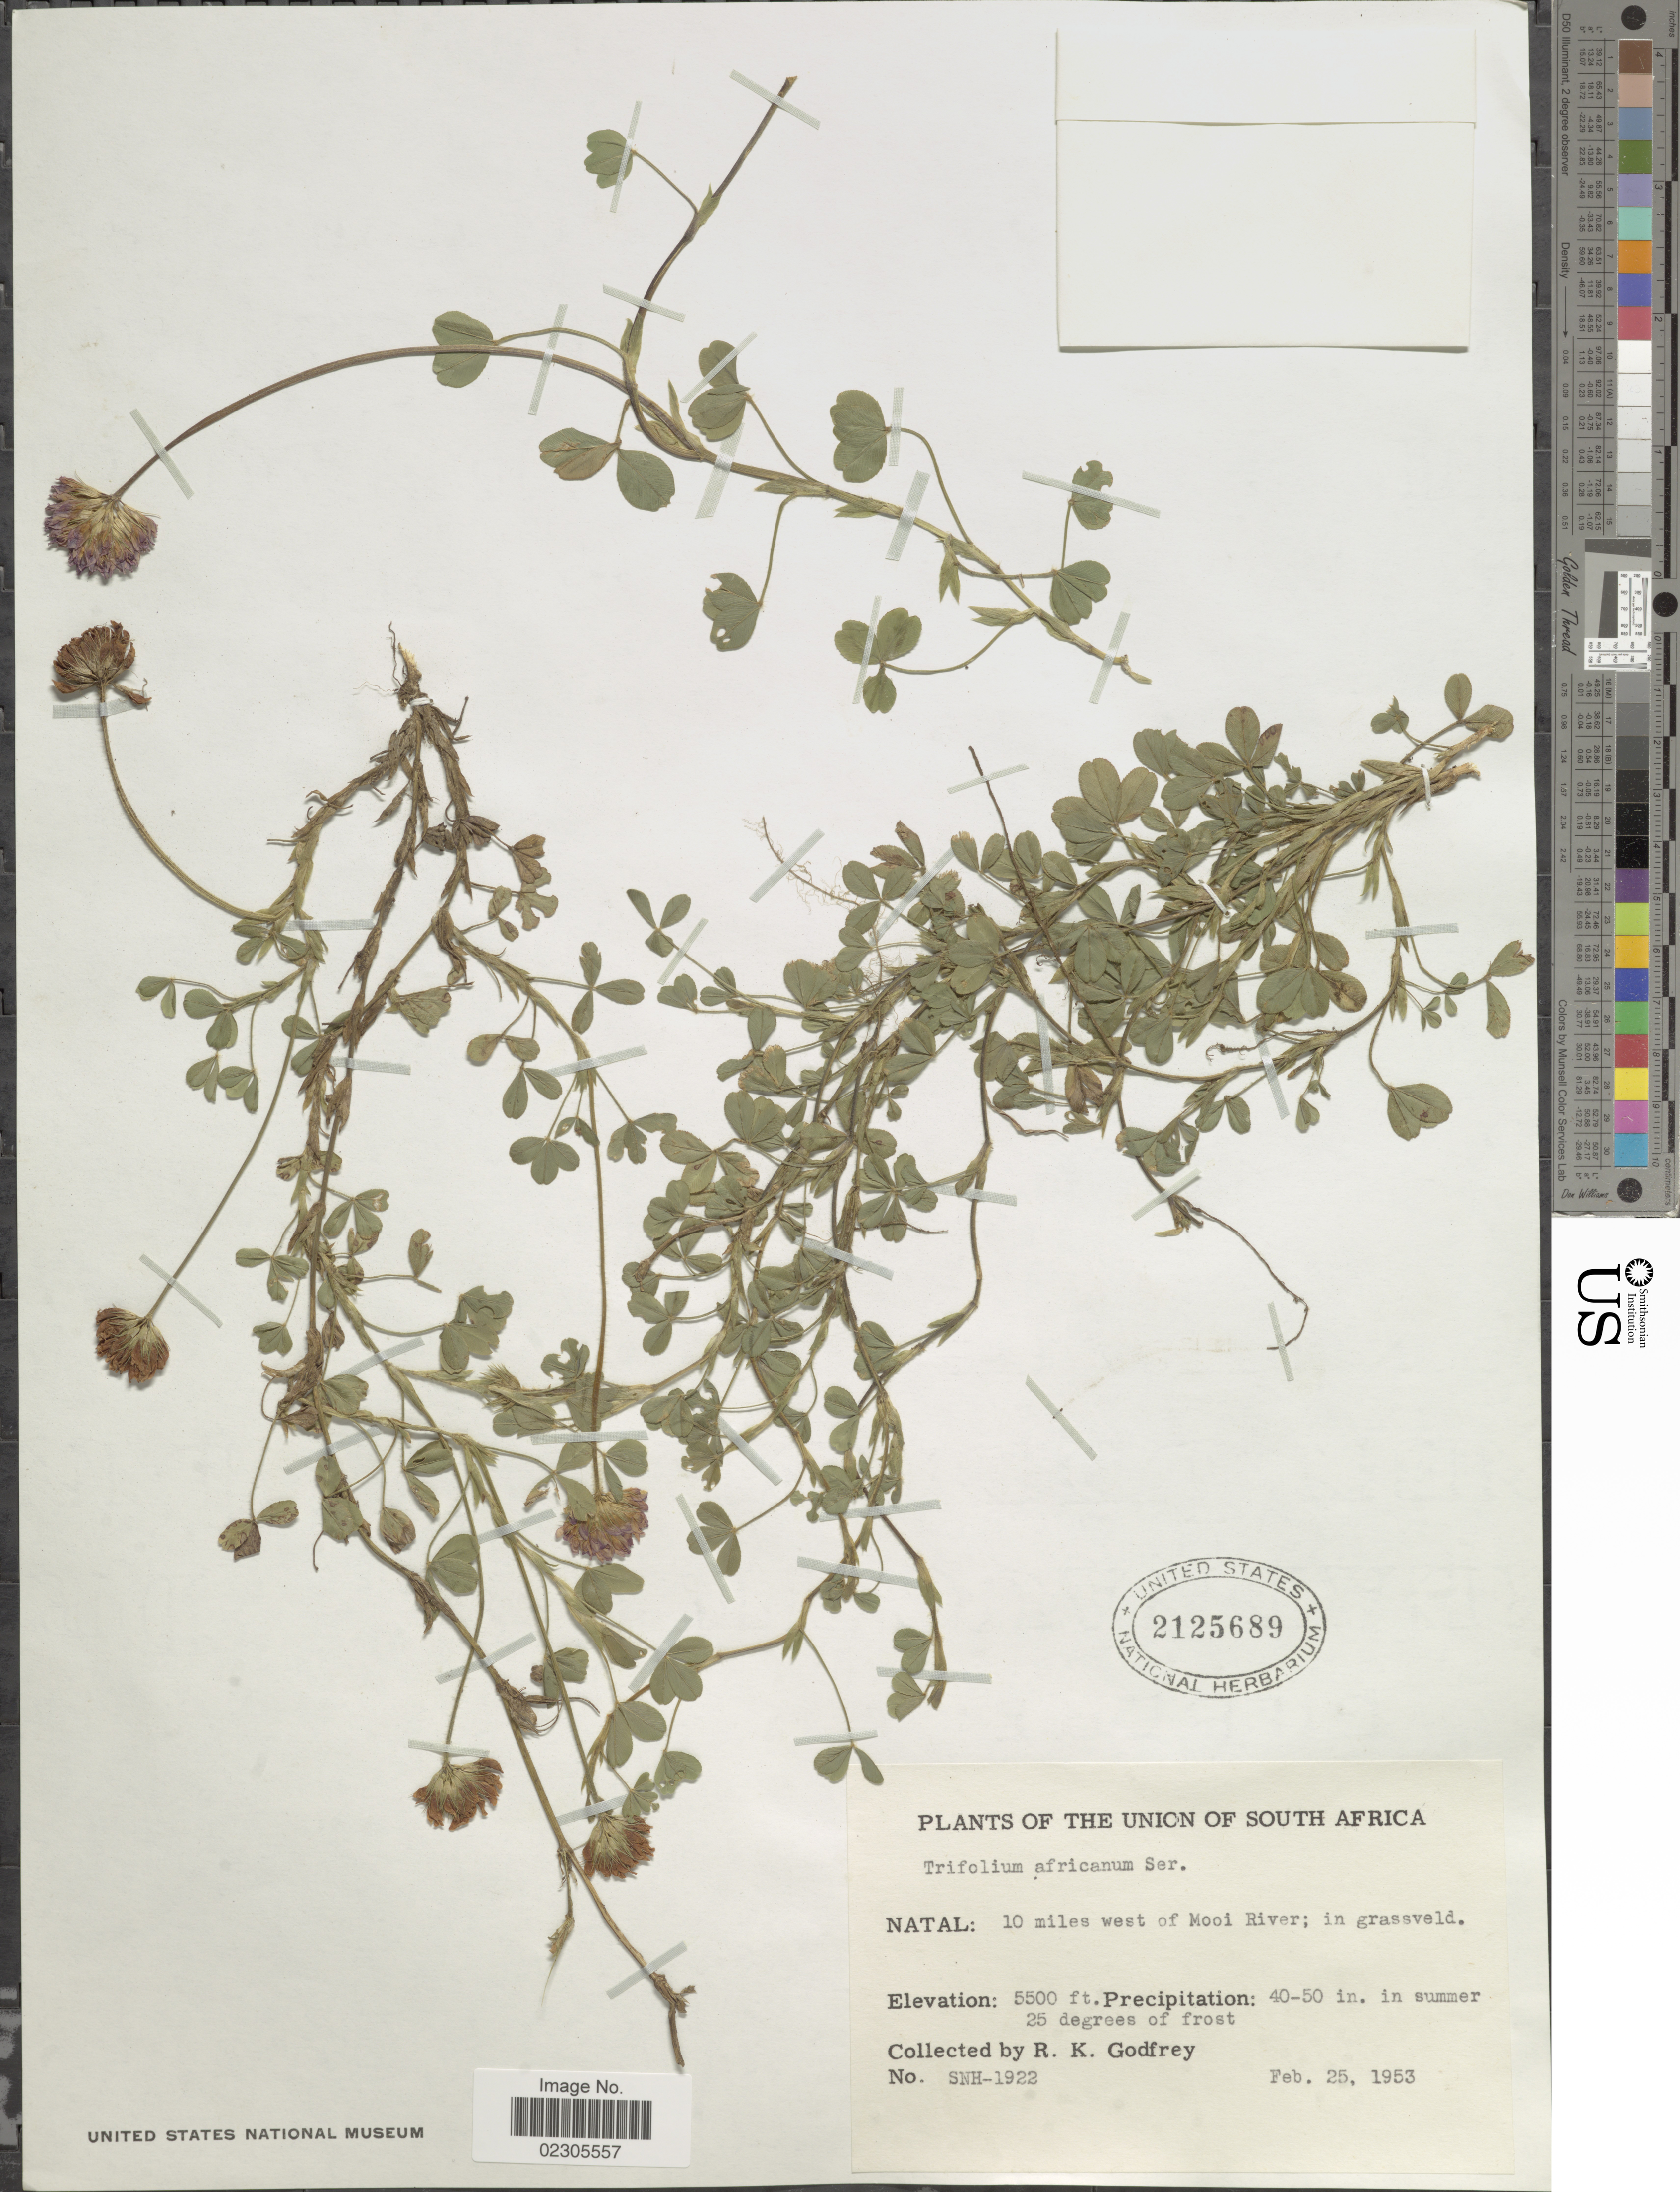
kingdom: Plantae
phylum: Tracheophyta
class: Magnoliopsida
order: Fabales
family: Fabaceae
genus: Trifolium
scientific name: Trifolium africanum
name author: Ser.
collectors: R. K. Godfrey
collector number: SNH1922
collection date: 1953-02-25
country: South Africa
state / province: KwaZulu-Natal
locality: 10 miles west of Mooi River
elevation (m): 1676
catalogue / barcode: US 2125689